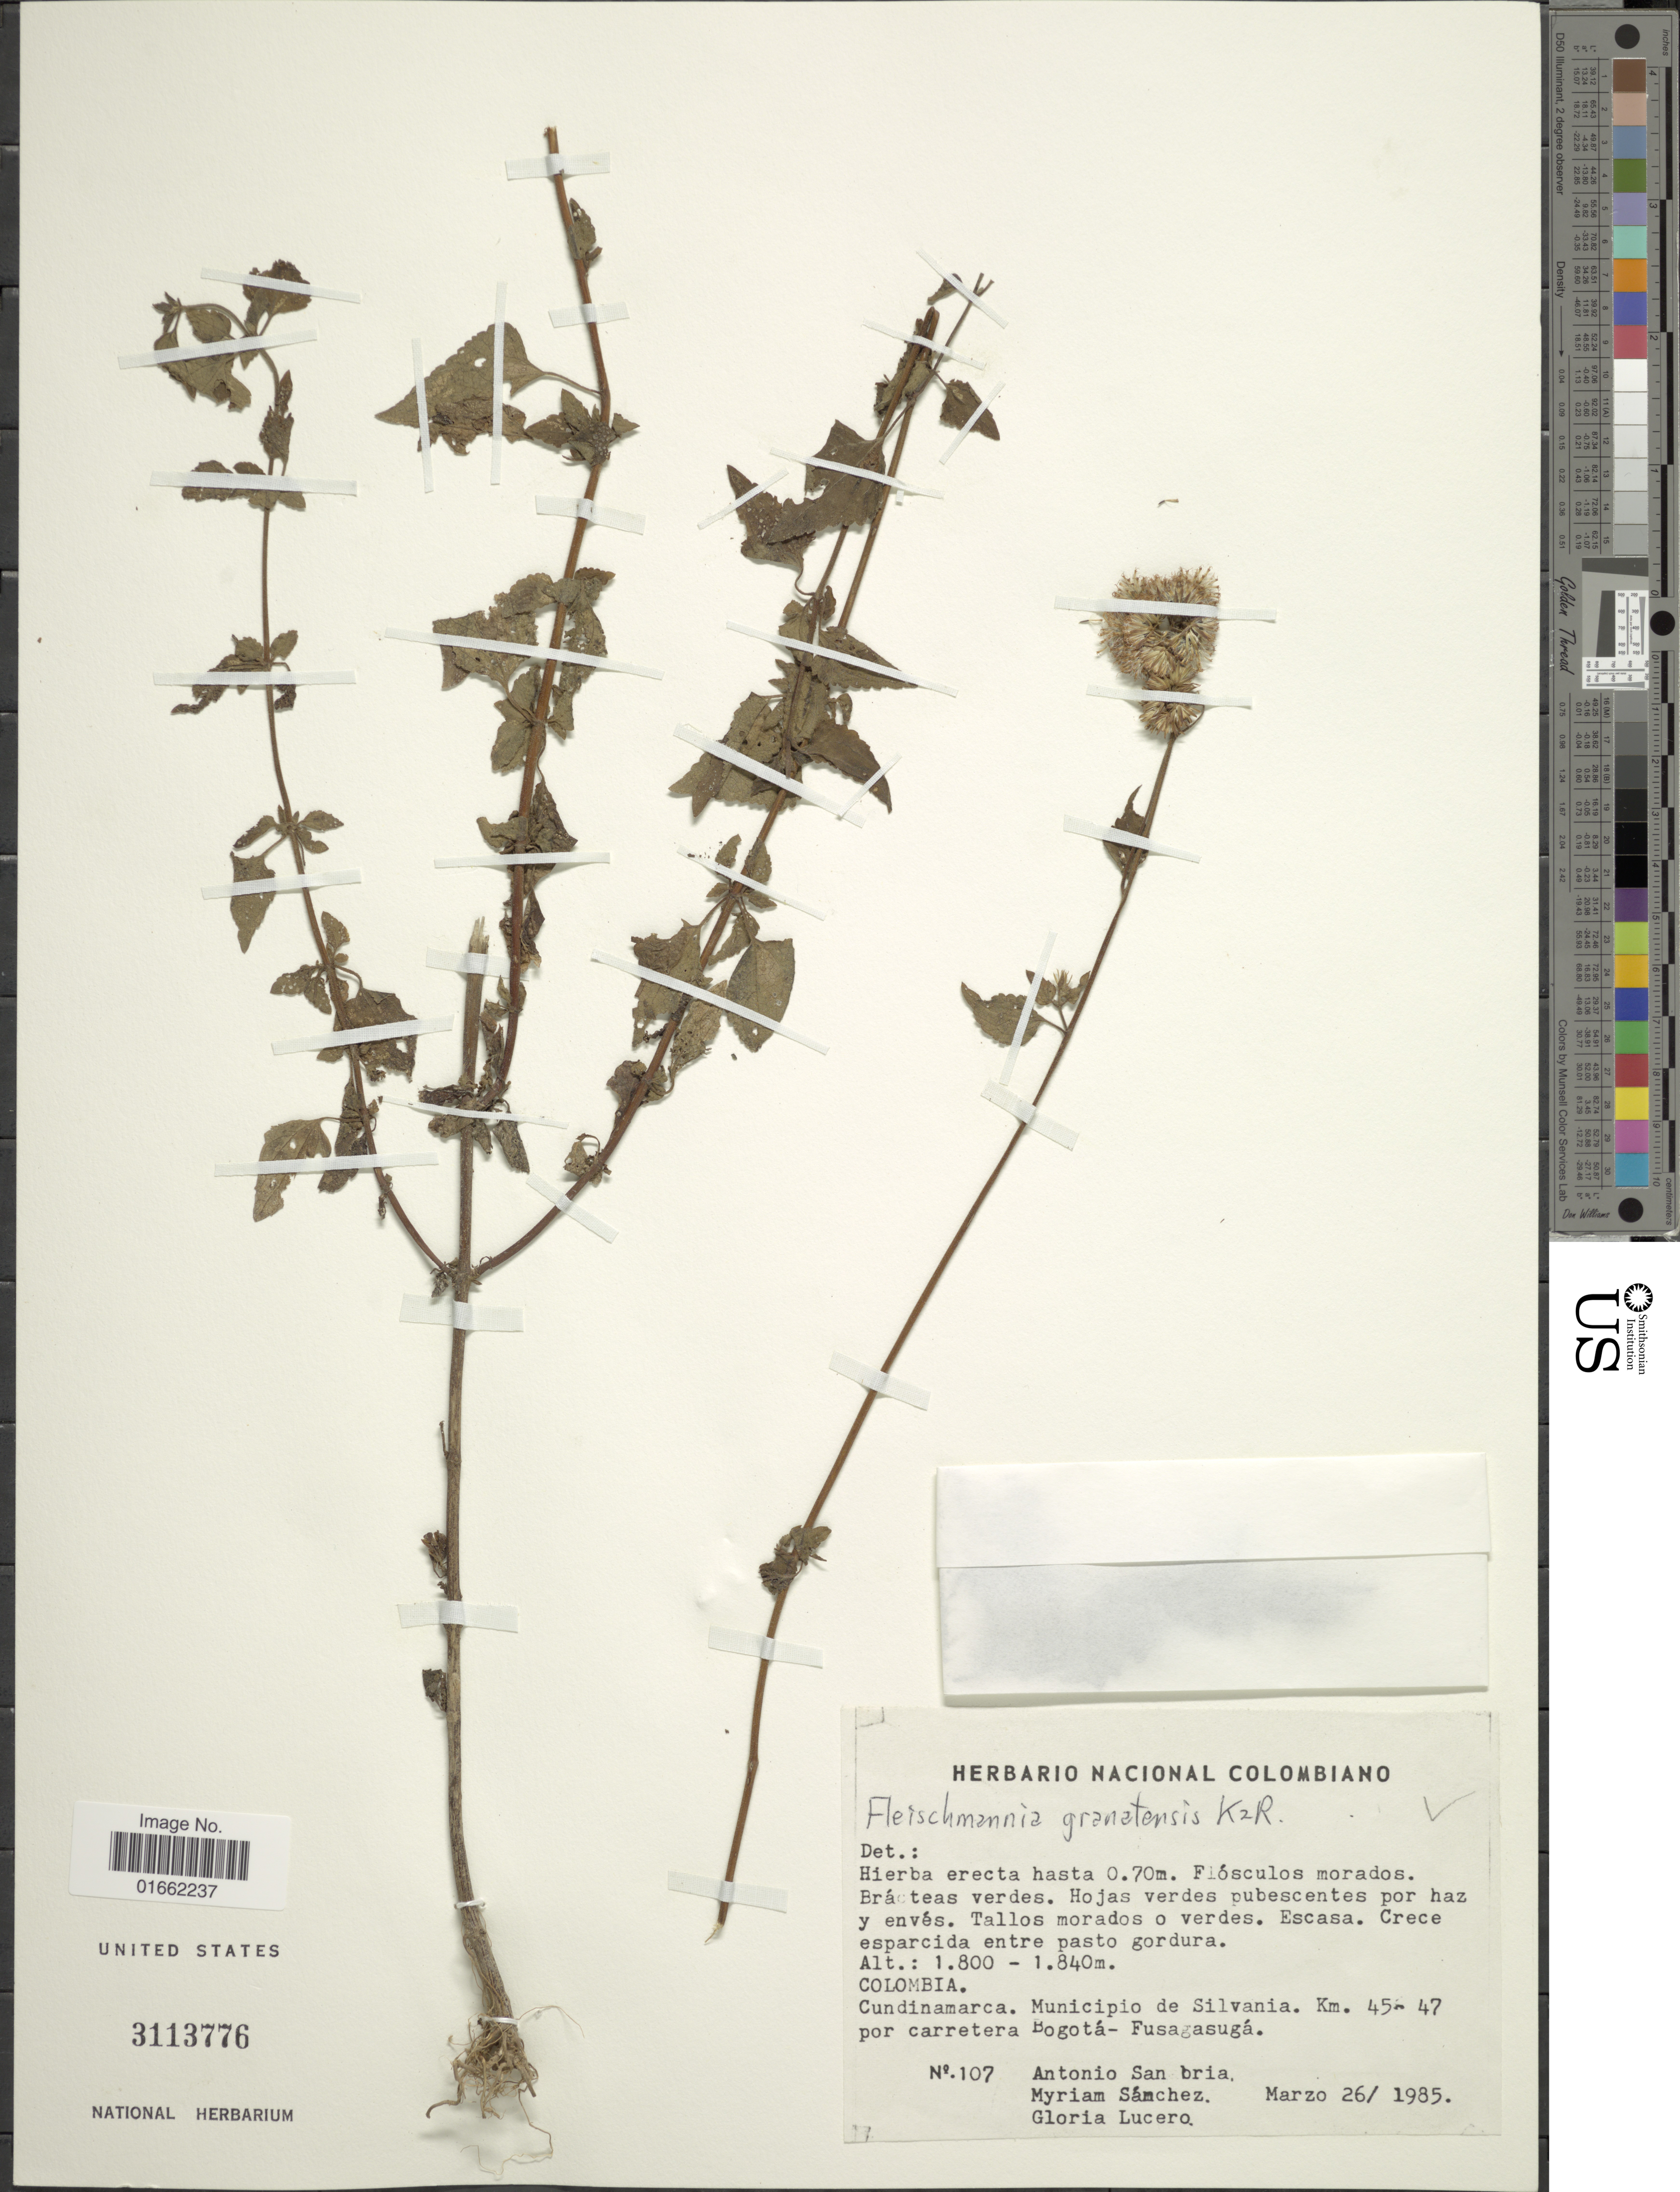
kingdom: Plantae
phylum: Tracheophyta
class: Magnoliopsida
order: Asterales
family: Asteraceae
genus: Fleischmannia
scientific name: Fleischmannia granatensis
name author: R.M. King & H. Rob.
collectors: A. Sanabria G., M. Sánchez & G. Lucero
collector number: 107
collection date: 1985-03-26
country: Colombia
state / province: Cundinamarca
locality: Colombia. Cundinamarca. Municipio de Silvania. Km. 45-47 por carretera Bogotá-Fusagasugá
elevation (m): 1800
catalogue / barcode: US 3113776